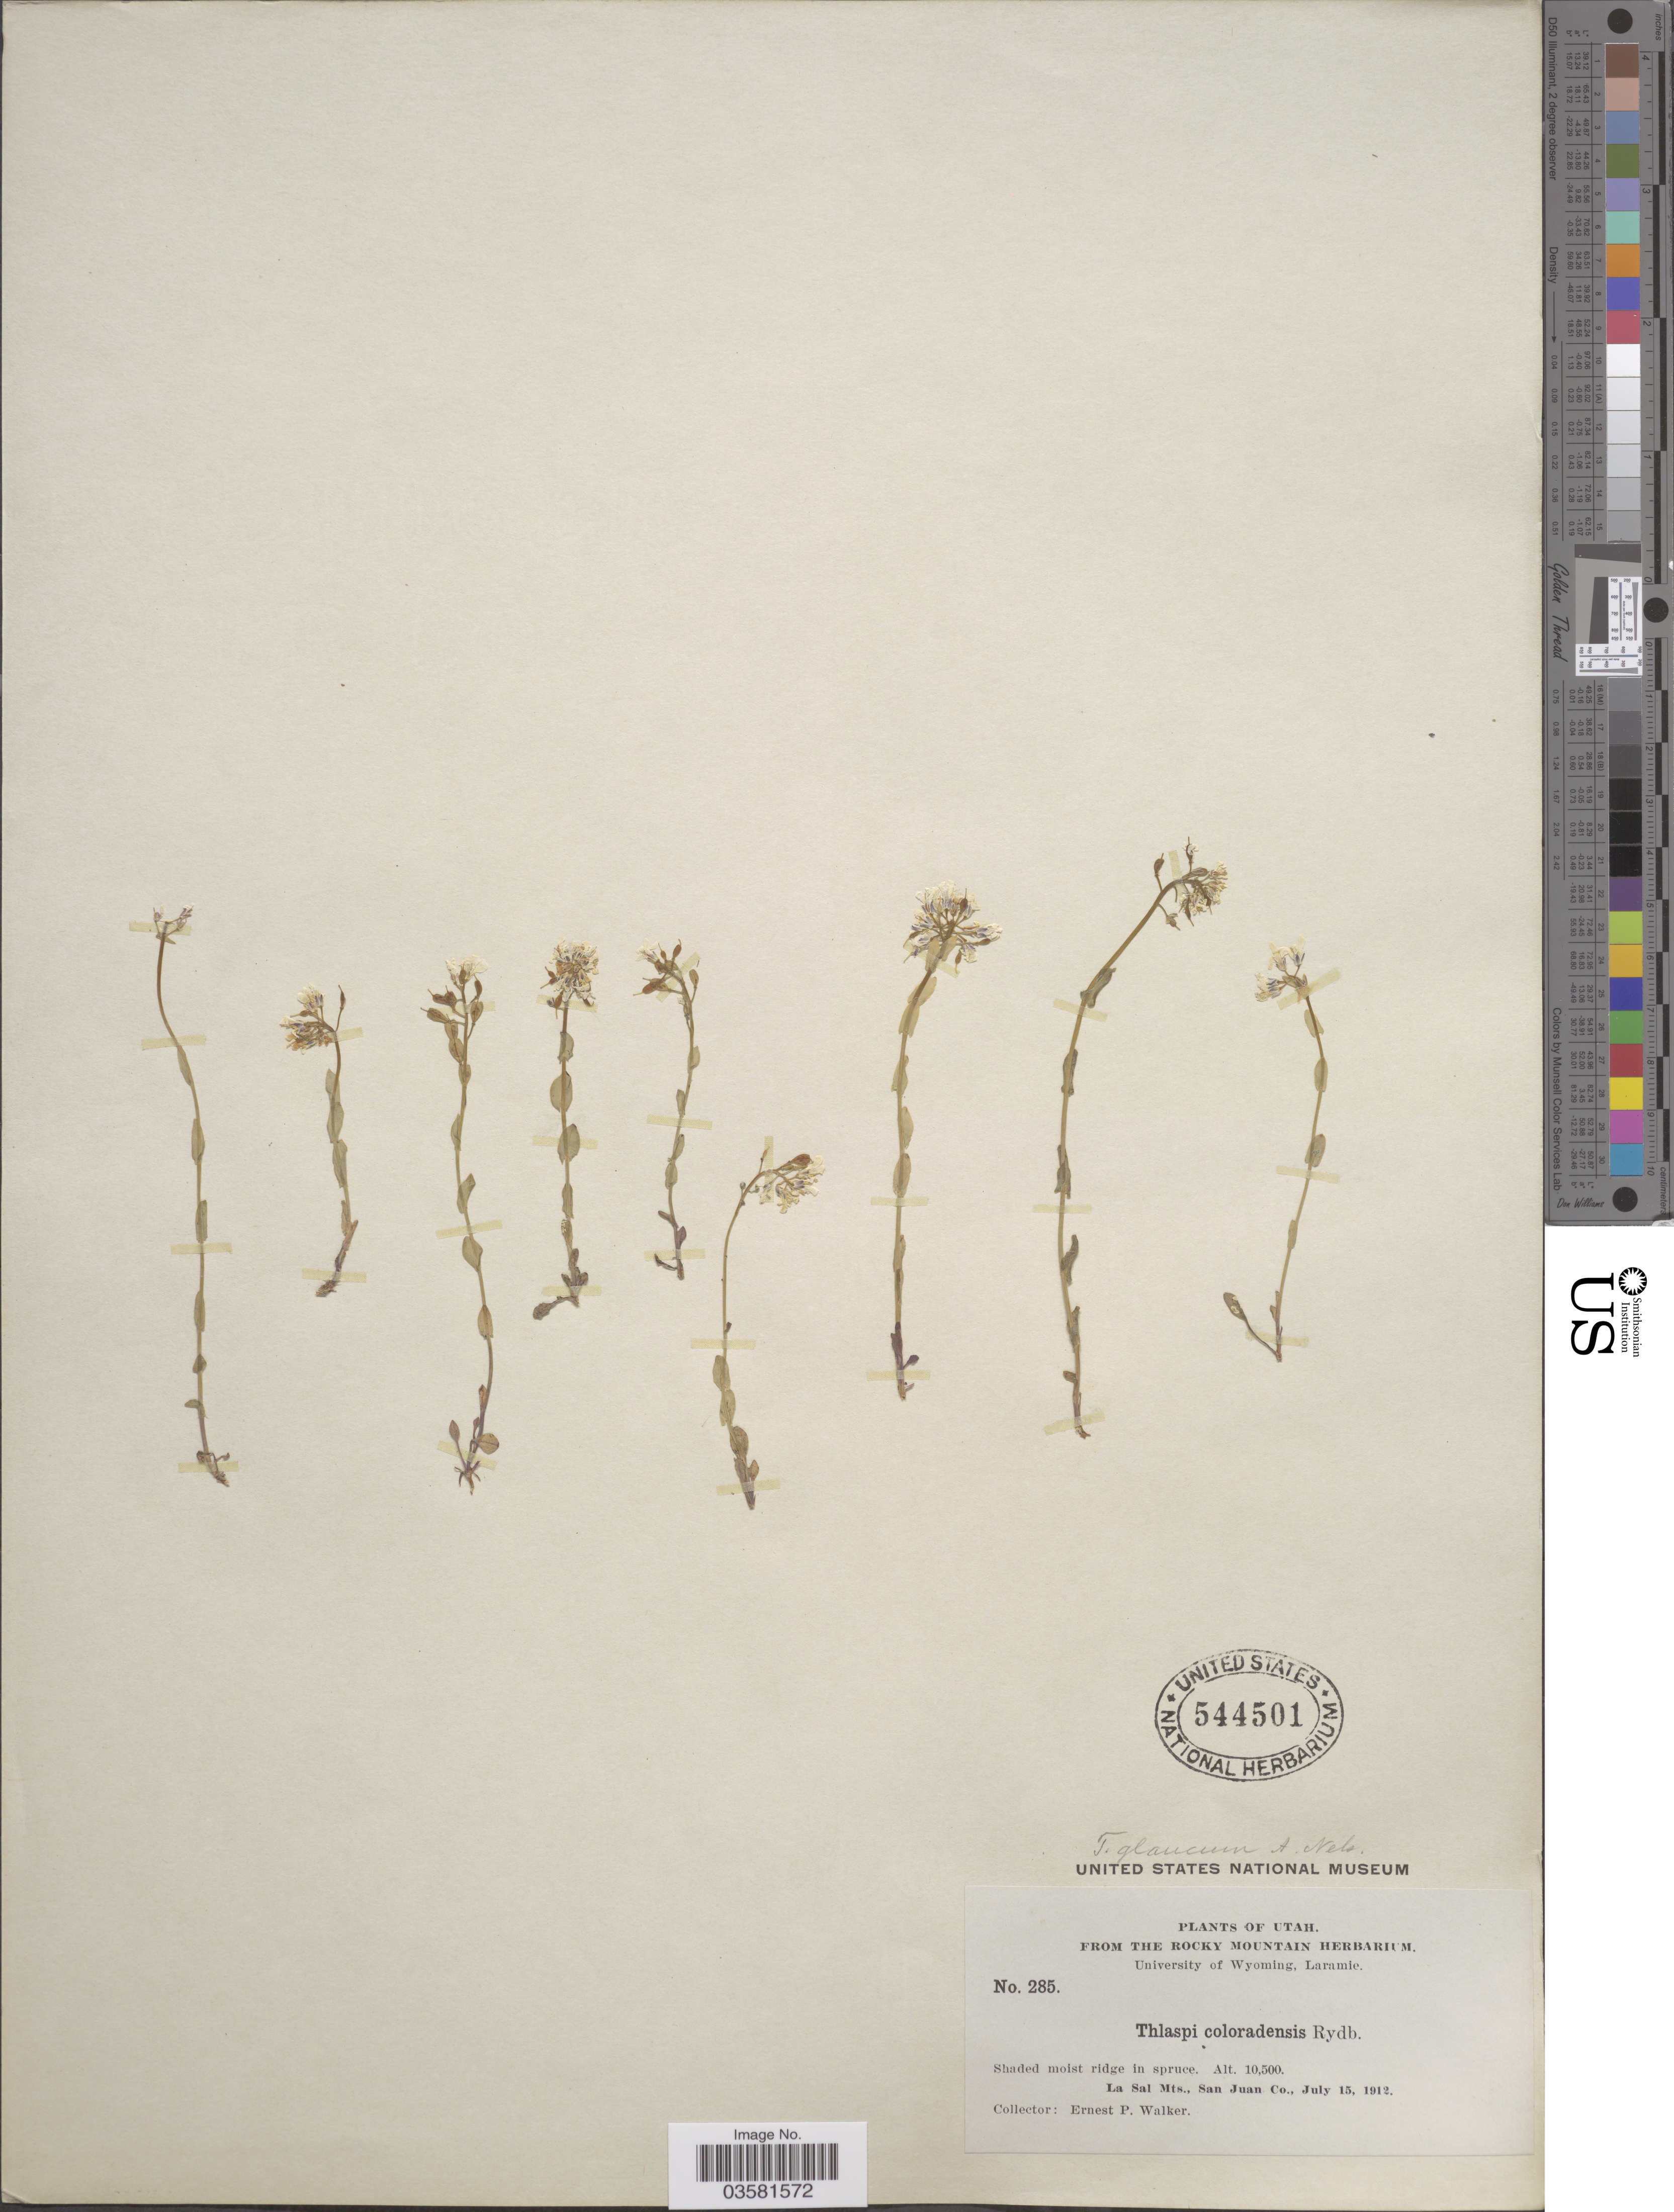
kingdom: Plantae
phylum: Tracheophyta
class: Magnoliopsida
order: Brassicales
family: Brassicaceae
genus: Thlaspi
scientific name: Thlaspi fendleri var. glaucum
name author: (A. Nelson) C.L. Hitchc.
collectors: E. P. Walker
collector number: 285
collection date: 1912-07-15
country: United States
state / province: Utah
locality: La Sal Mts., San Juan Co.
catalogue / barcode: US 544501